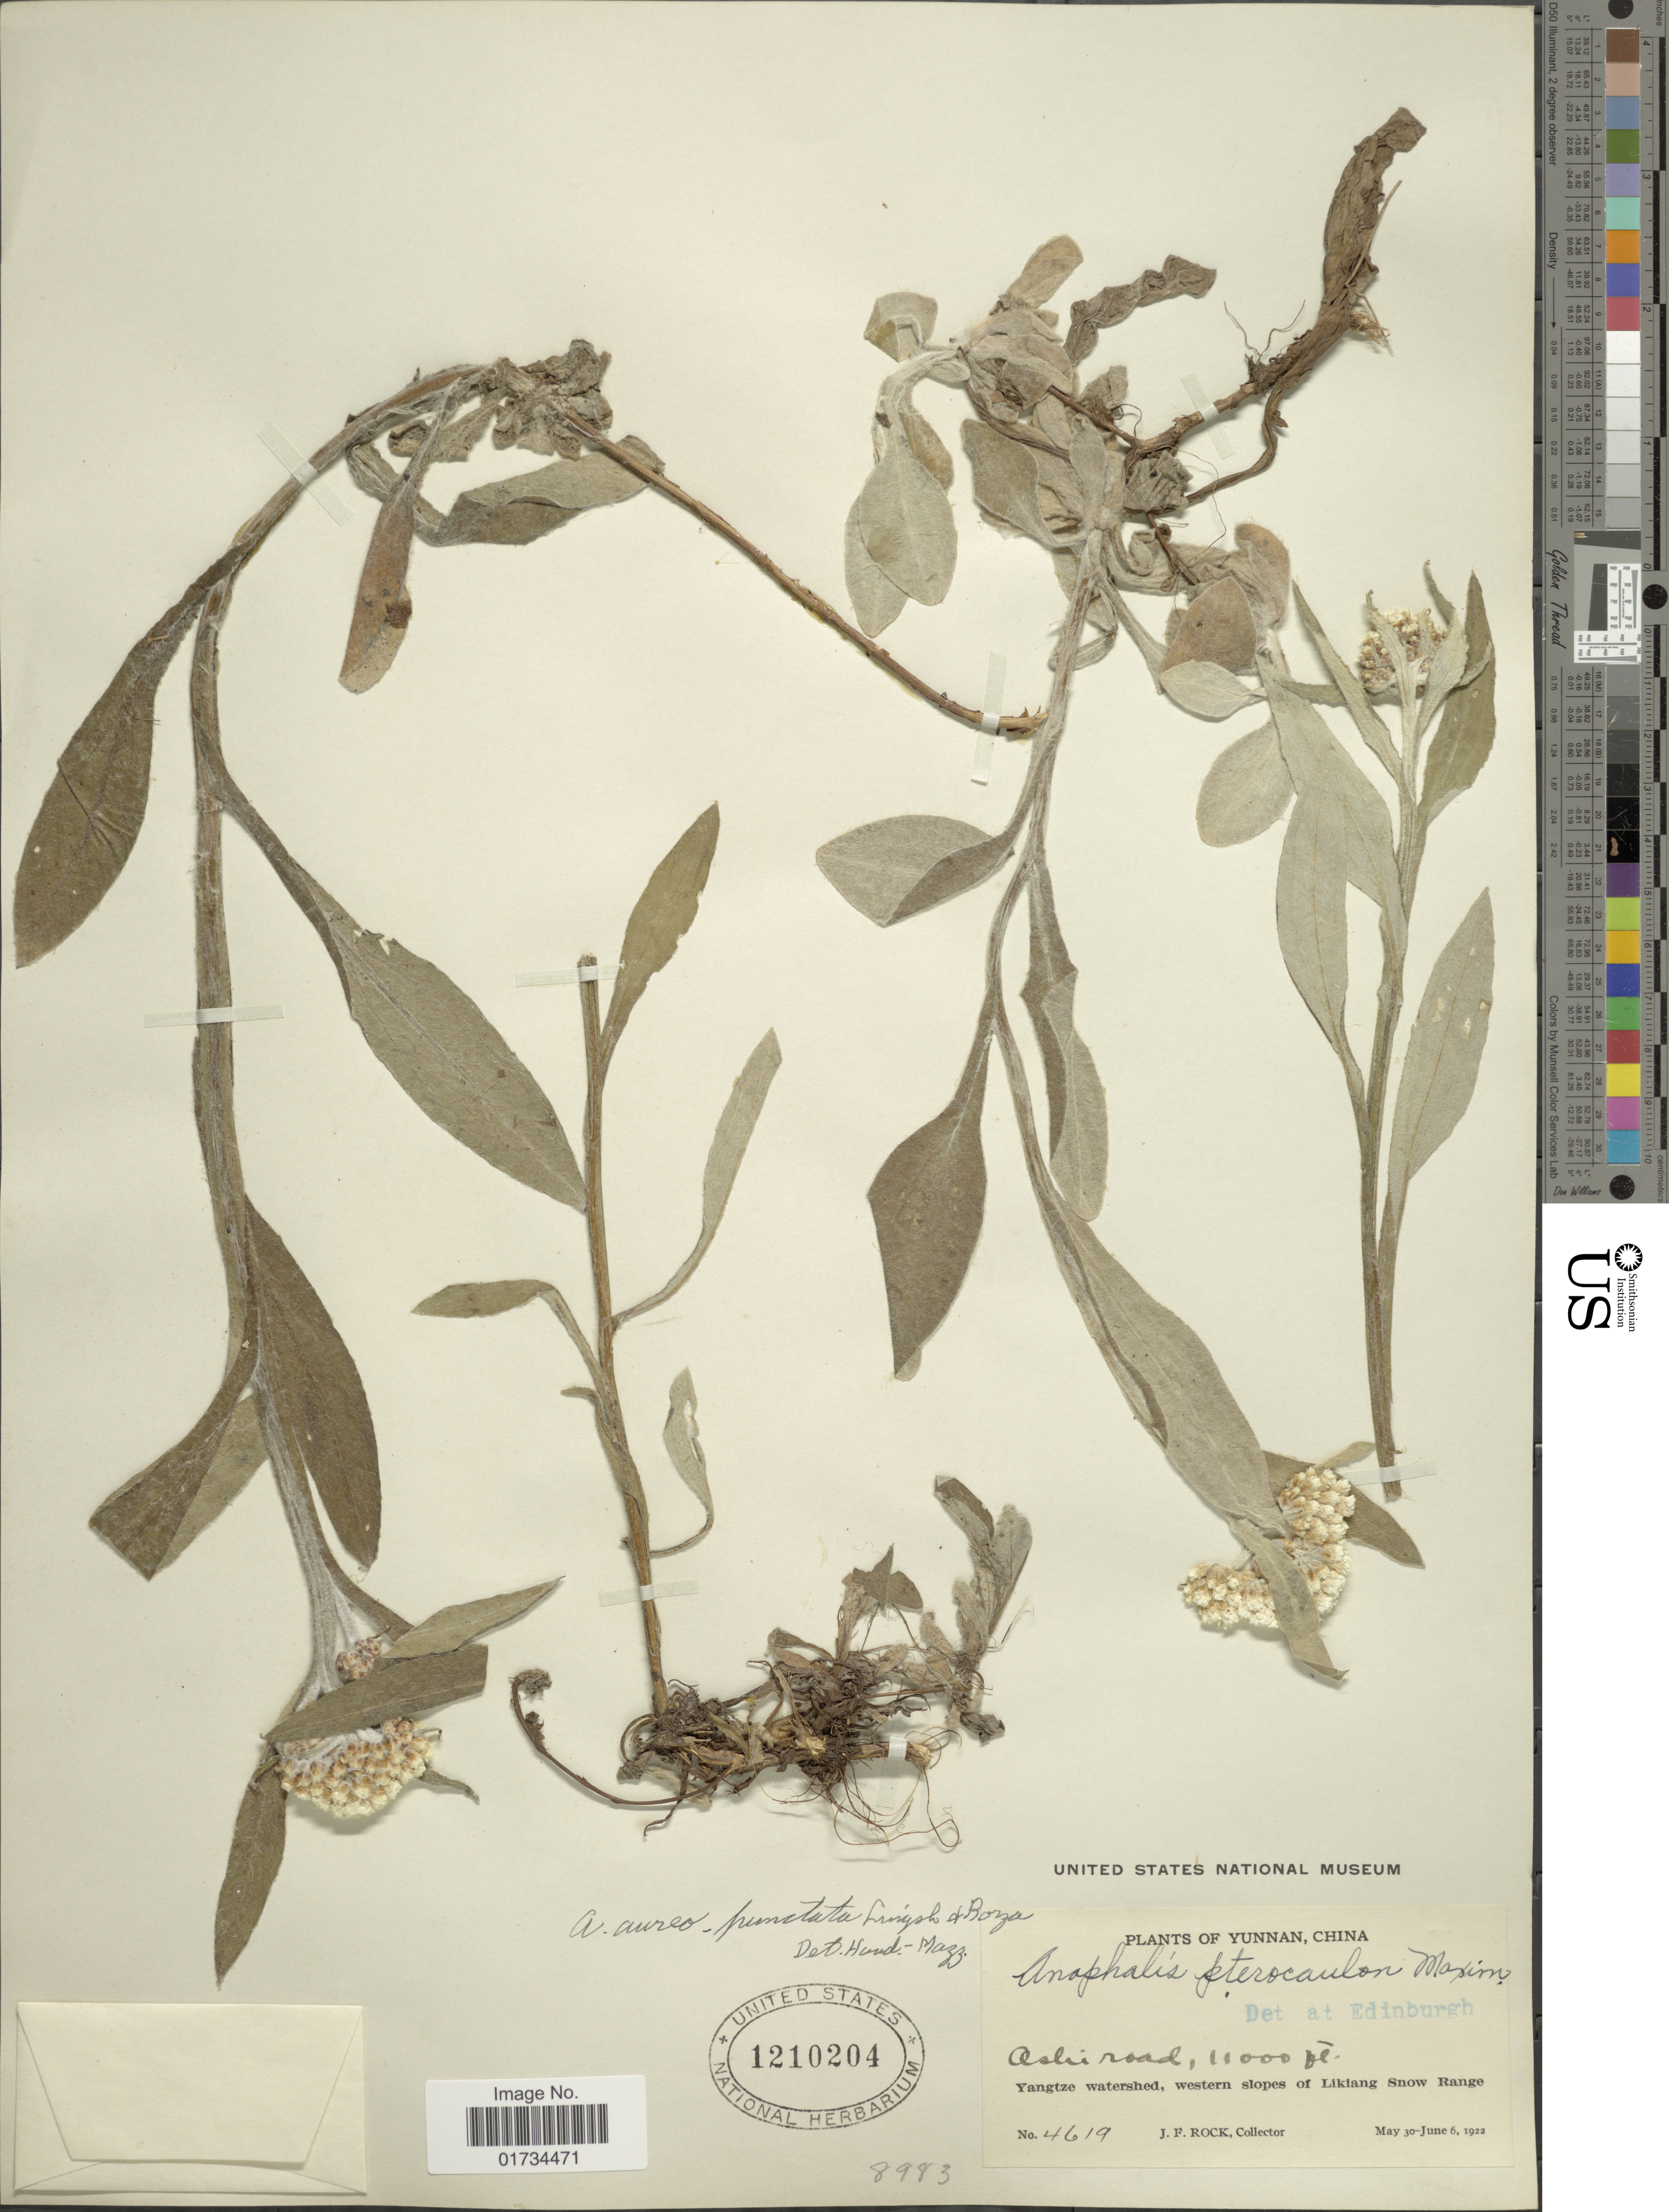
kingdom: Plantae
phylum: Tracheophyta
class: Magnoliopsida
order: Asterales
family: Asteraceae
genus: Anaphalis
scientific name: Anaphalis aureopunctata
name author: Lingelsh. & Borza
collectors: J. Rock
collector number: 4619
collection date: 1922-05-30/1922-06-06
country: China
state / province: Yunnan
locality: Ashi road, Yangtze watershed, western slopes of Likiang Snow Range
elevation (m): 3353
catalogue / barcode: US 1210204